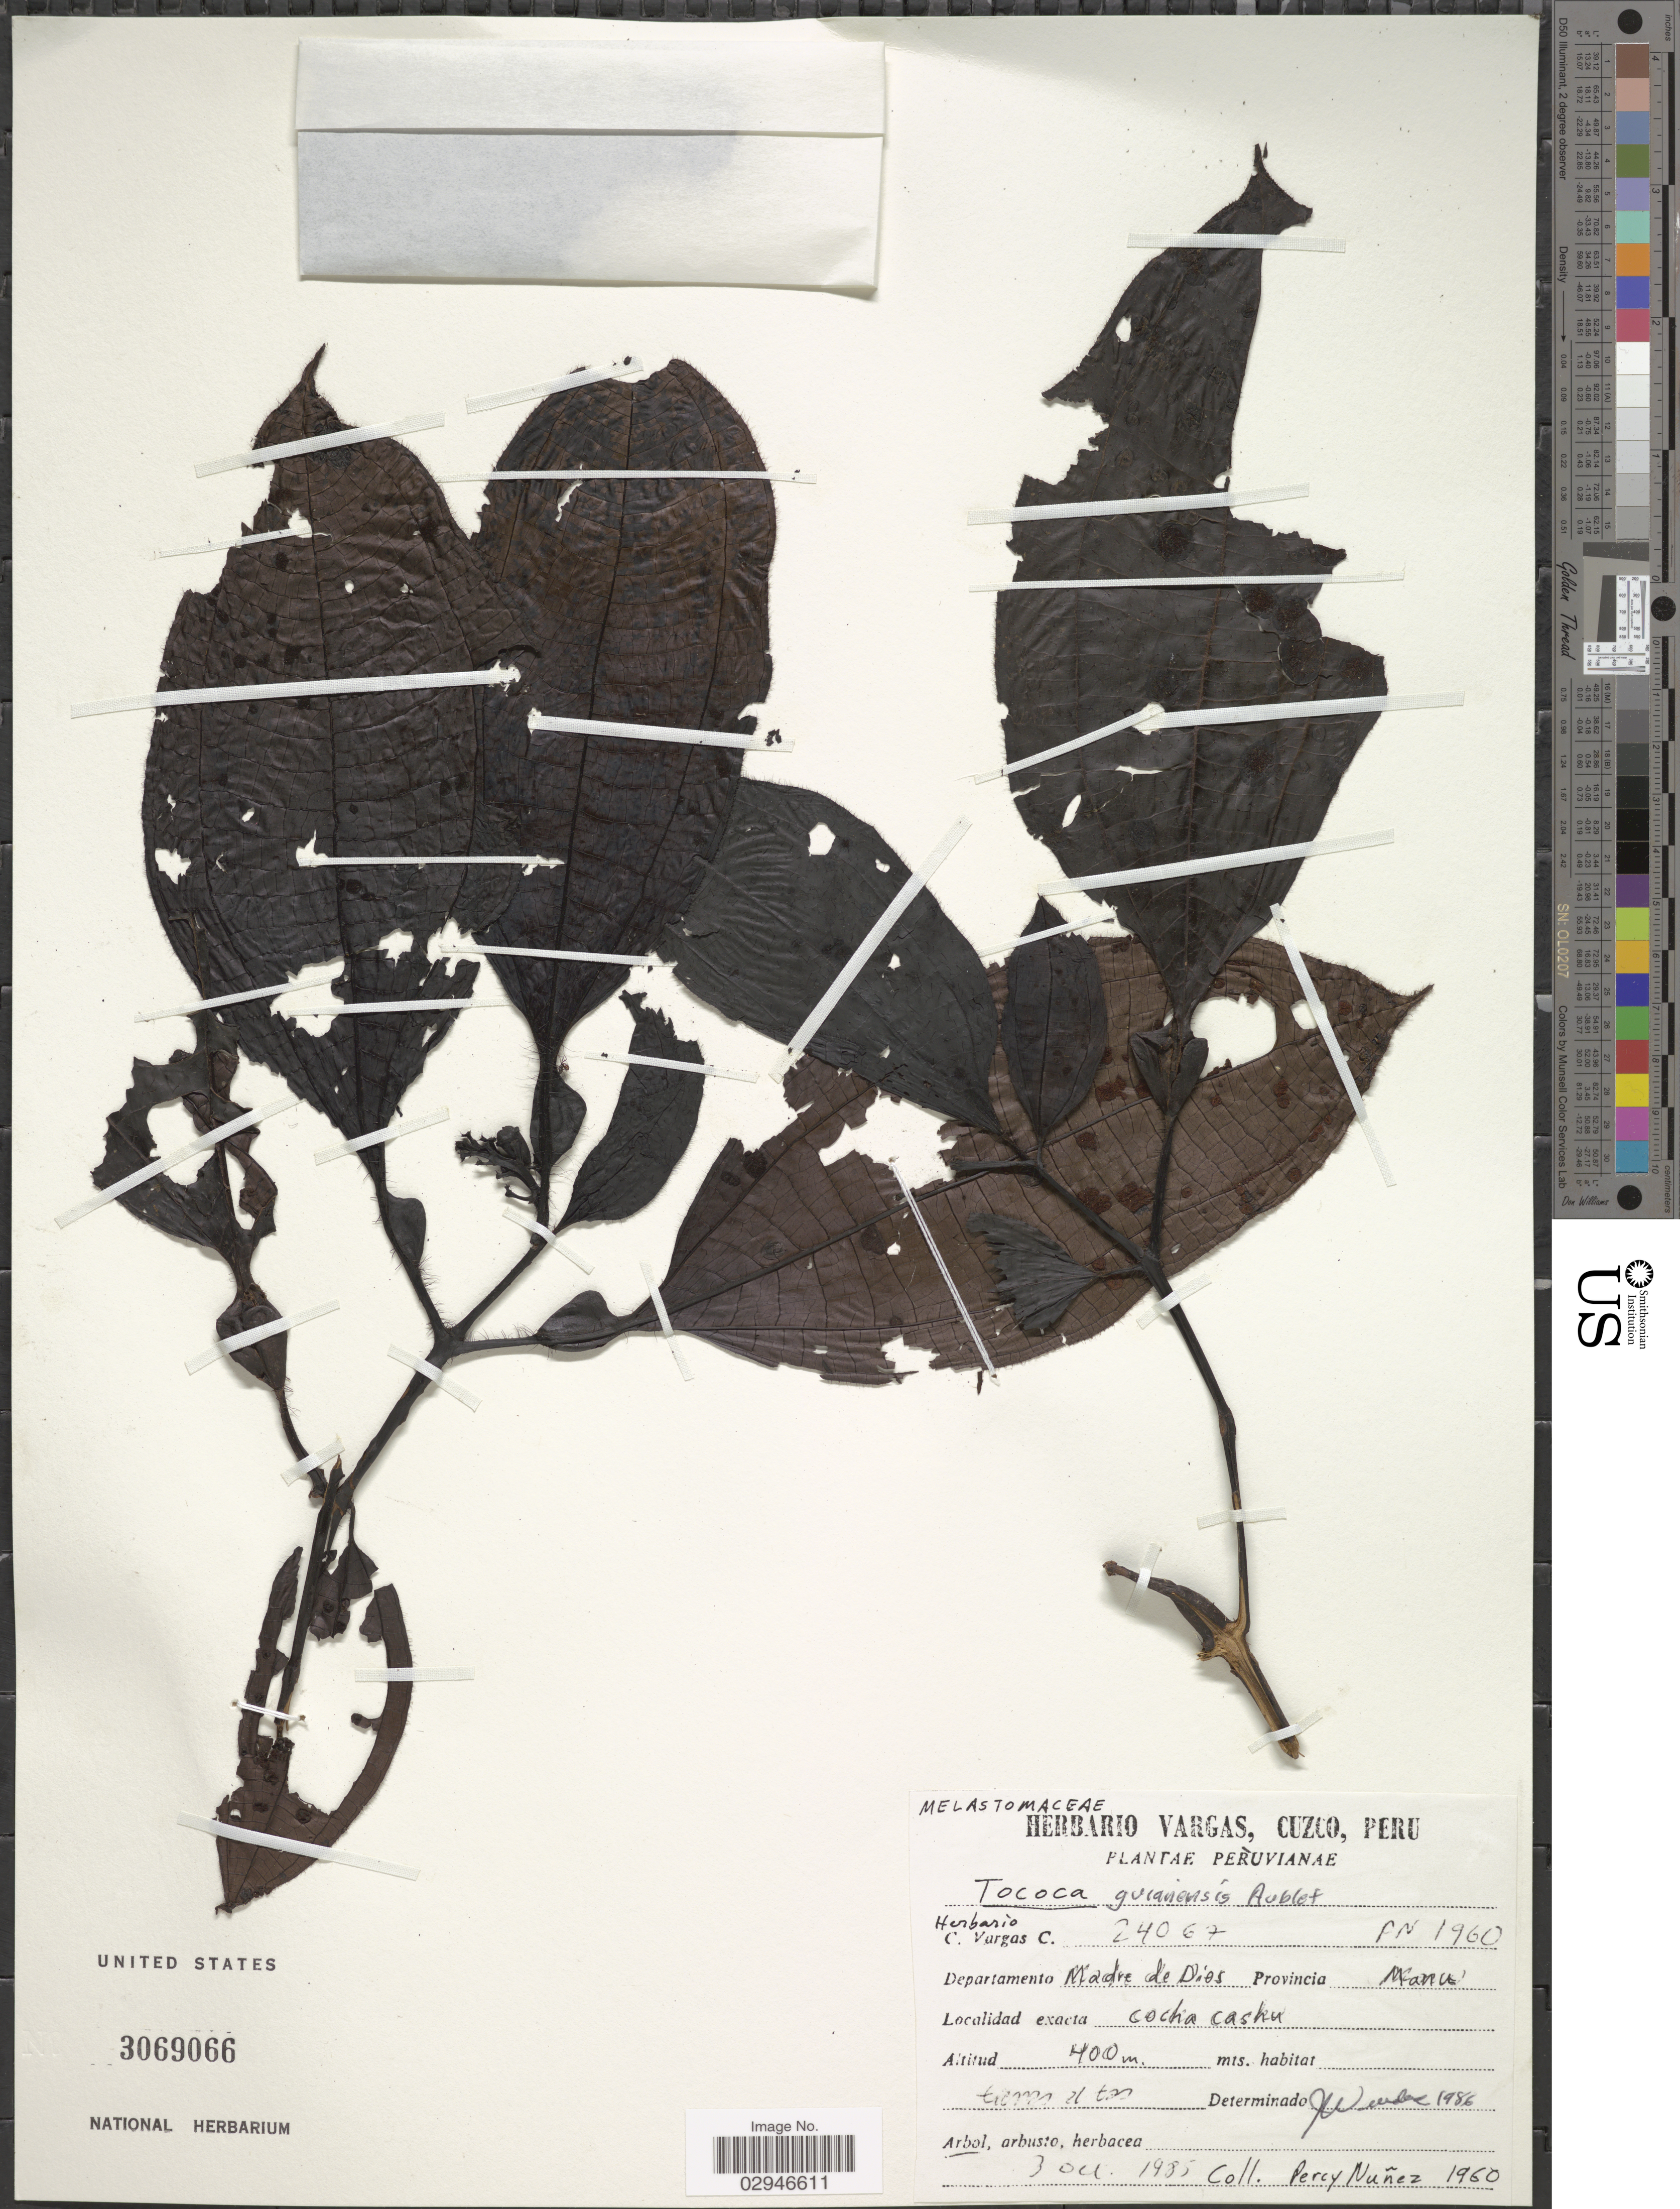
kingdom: Plantae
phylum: Tracheophyta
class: Magnoliopsida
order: Myrtales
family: Melastomataceae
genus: Tococa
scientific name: Tococa guianensis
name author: Aubl.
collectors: P. Nuñez V.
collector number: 1960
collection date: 1985-10-03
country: Peru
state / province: Madre de Dios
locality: Departamento Madre de Dios, Provincia Manu, Cocha Cashu.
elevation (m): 400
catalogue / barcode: US 3069066